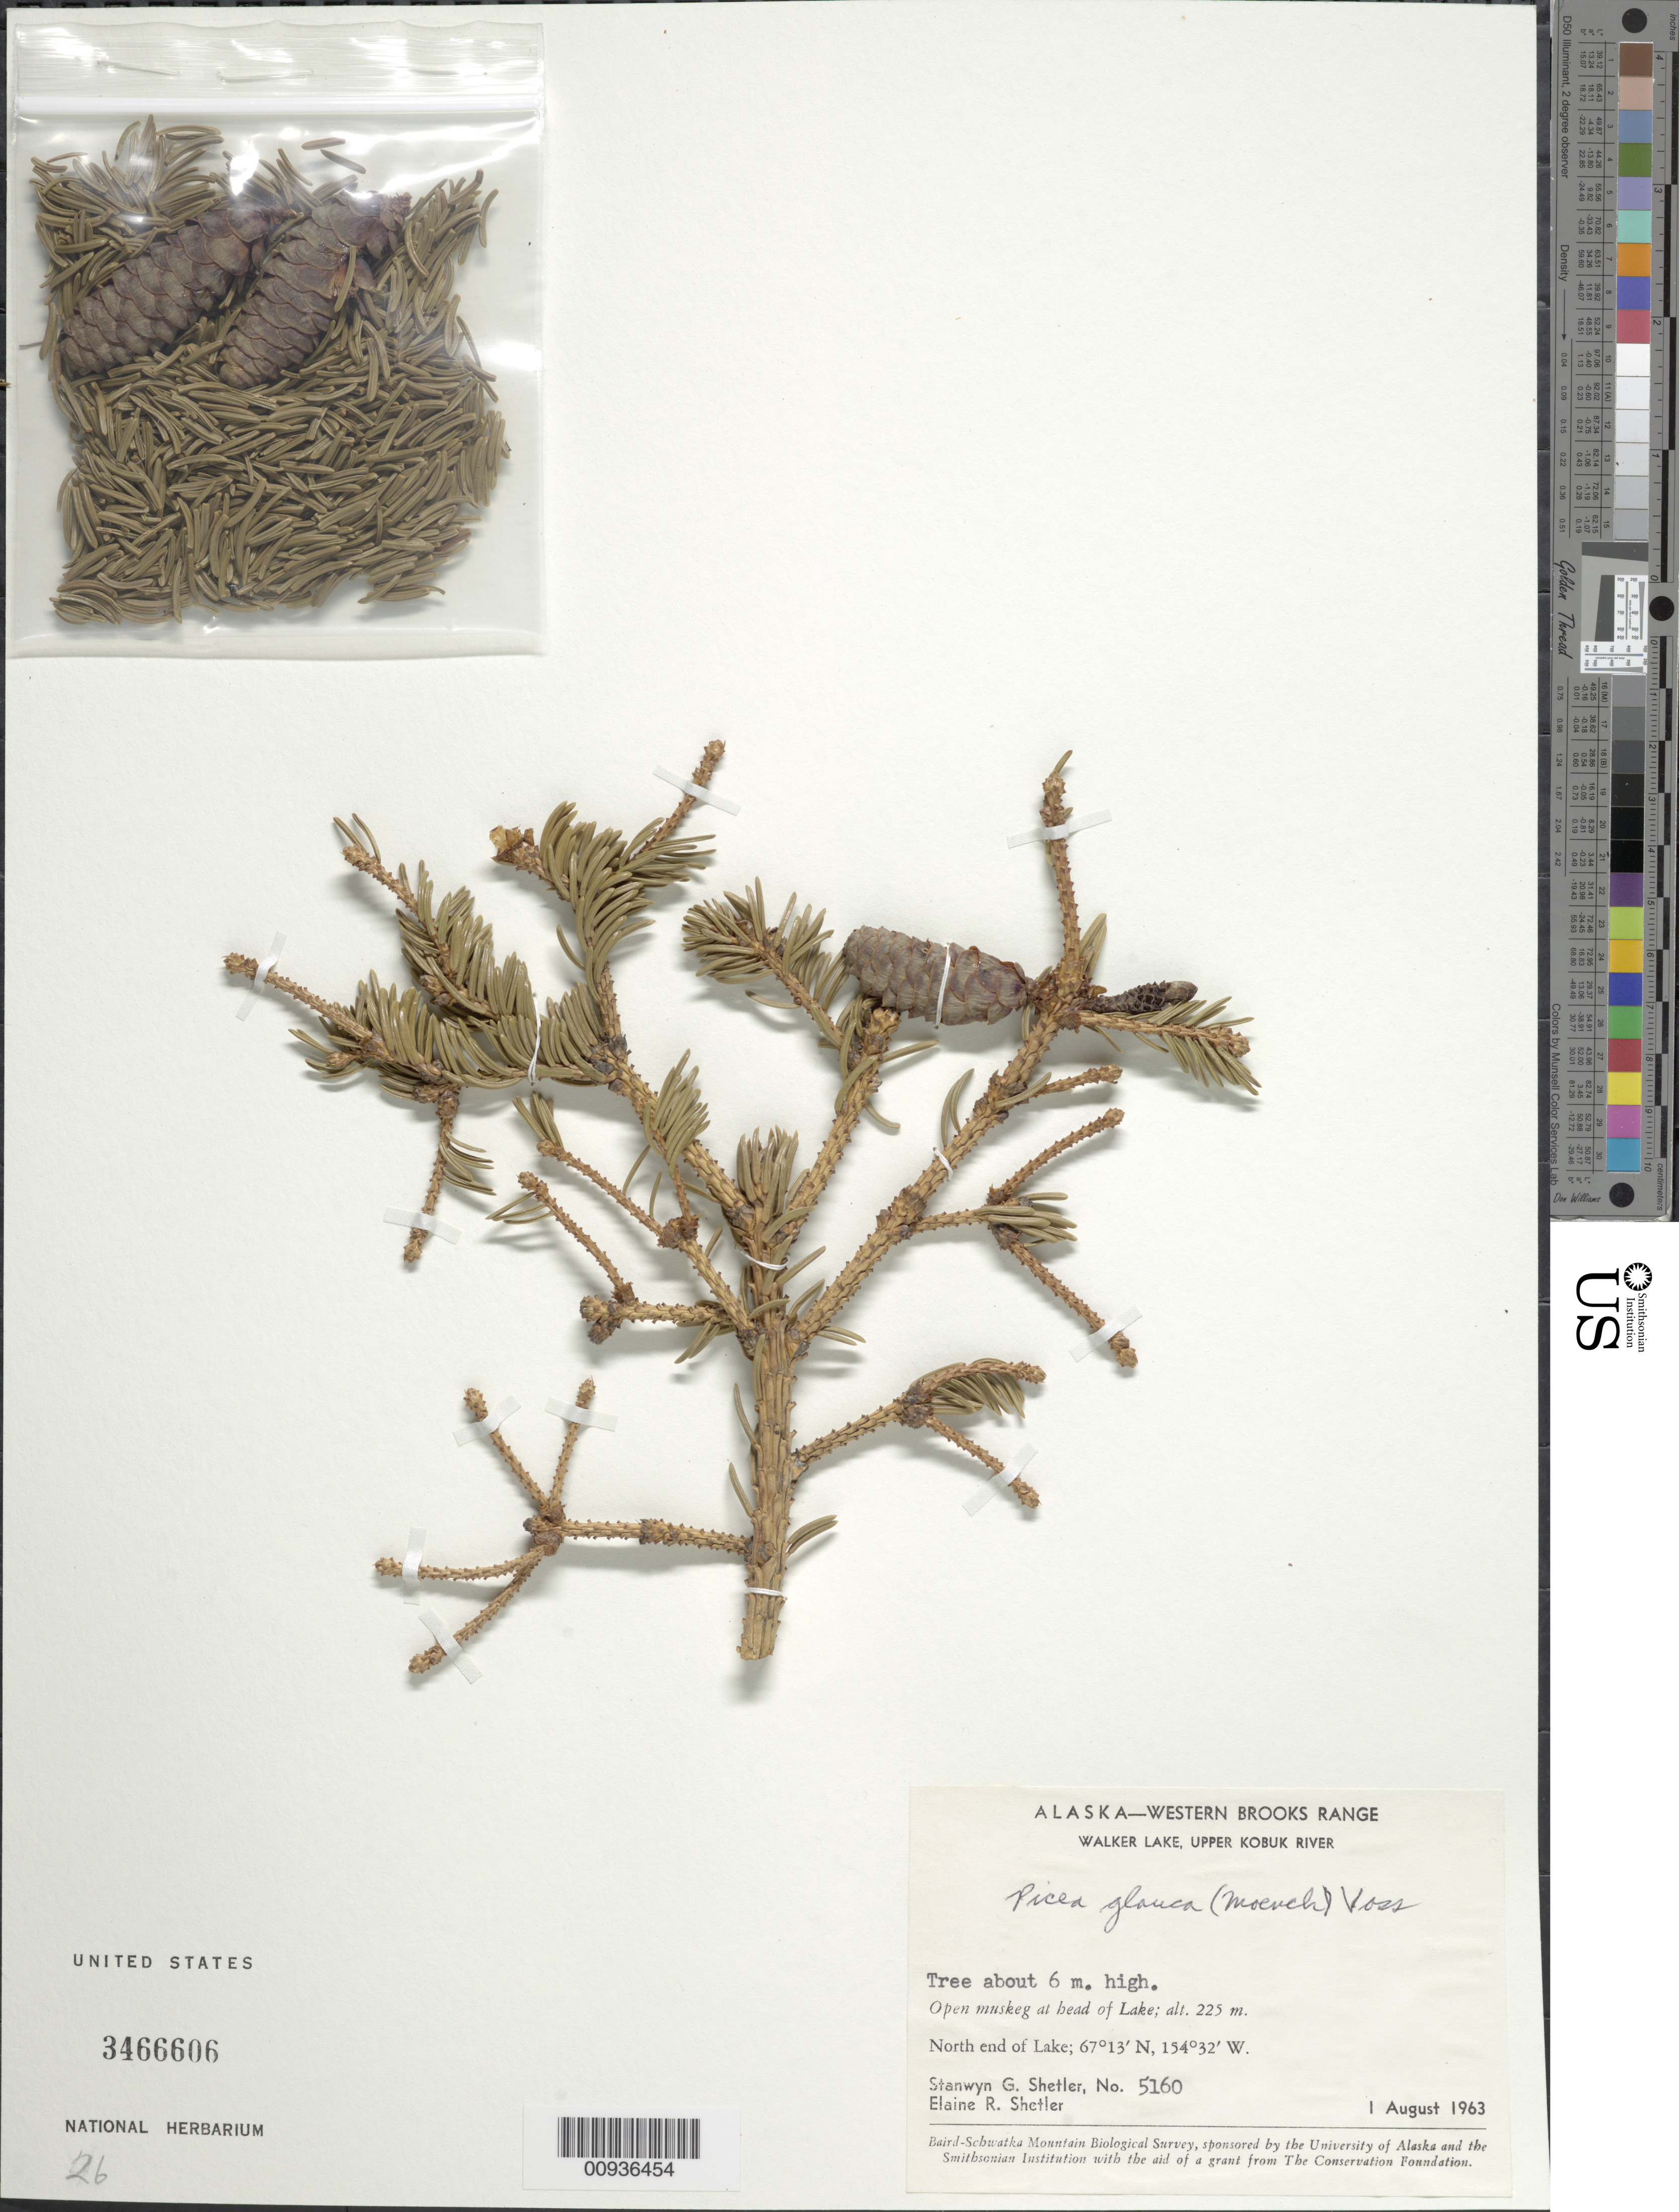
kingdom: Plantae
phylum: Tracheophyta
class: Pinopsida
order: Pinales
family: Pinaceae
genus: Picea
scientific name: Picea glauca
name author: (Moench) Voss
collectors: S. Shetler & E. R. Shetler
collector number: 5160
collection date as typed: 01 Aug 1963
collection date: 1963-08-01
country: United States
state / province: Alaska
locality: North end of Walker Lake. Western Brooks Range, Upper Kobuk River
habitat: Open muskeg at head of Lake.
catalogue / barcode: US 3466606